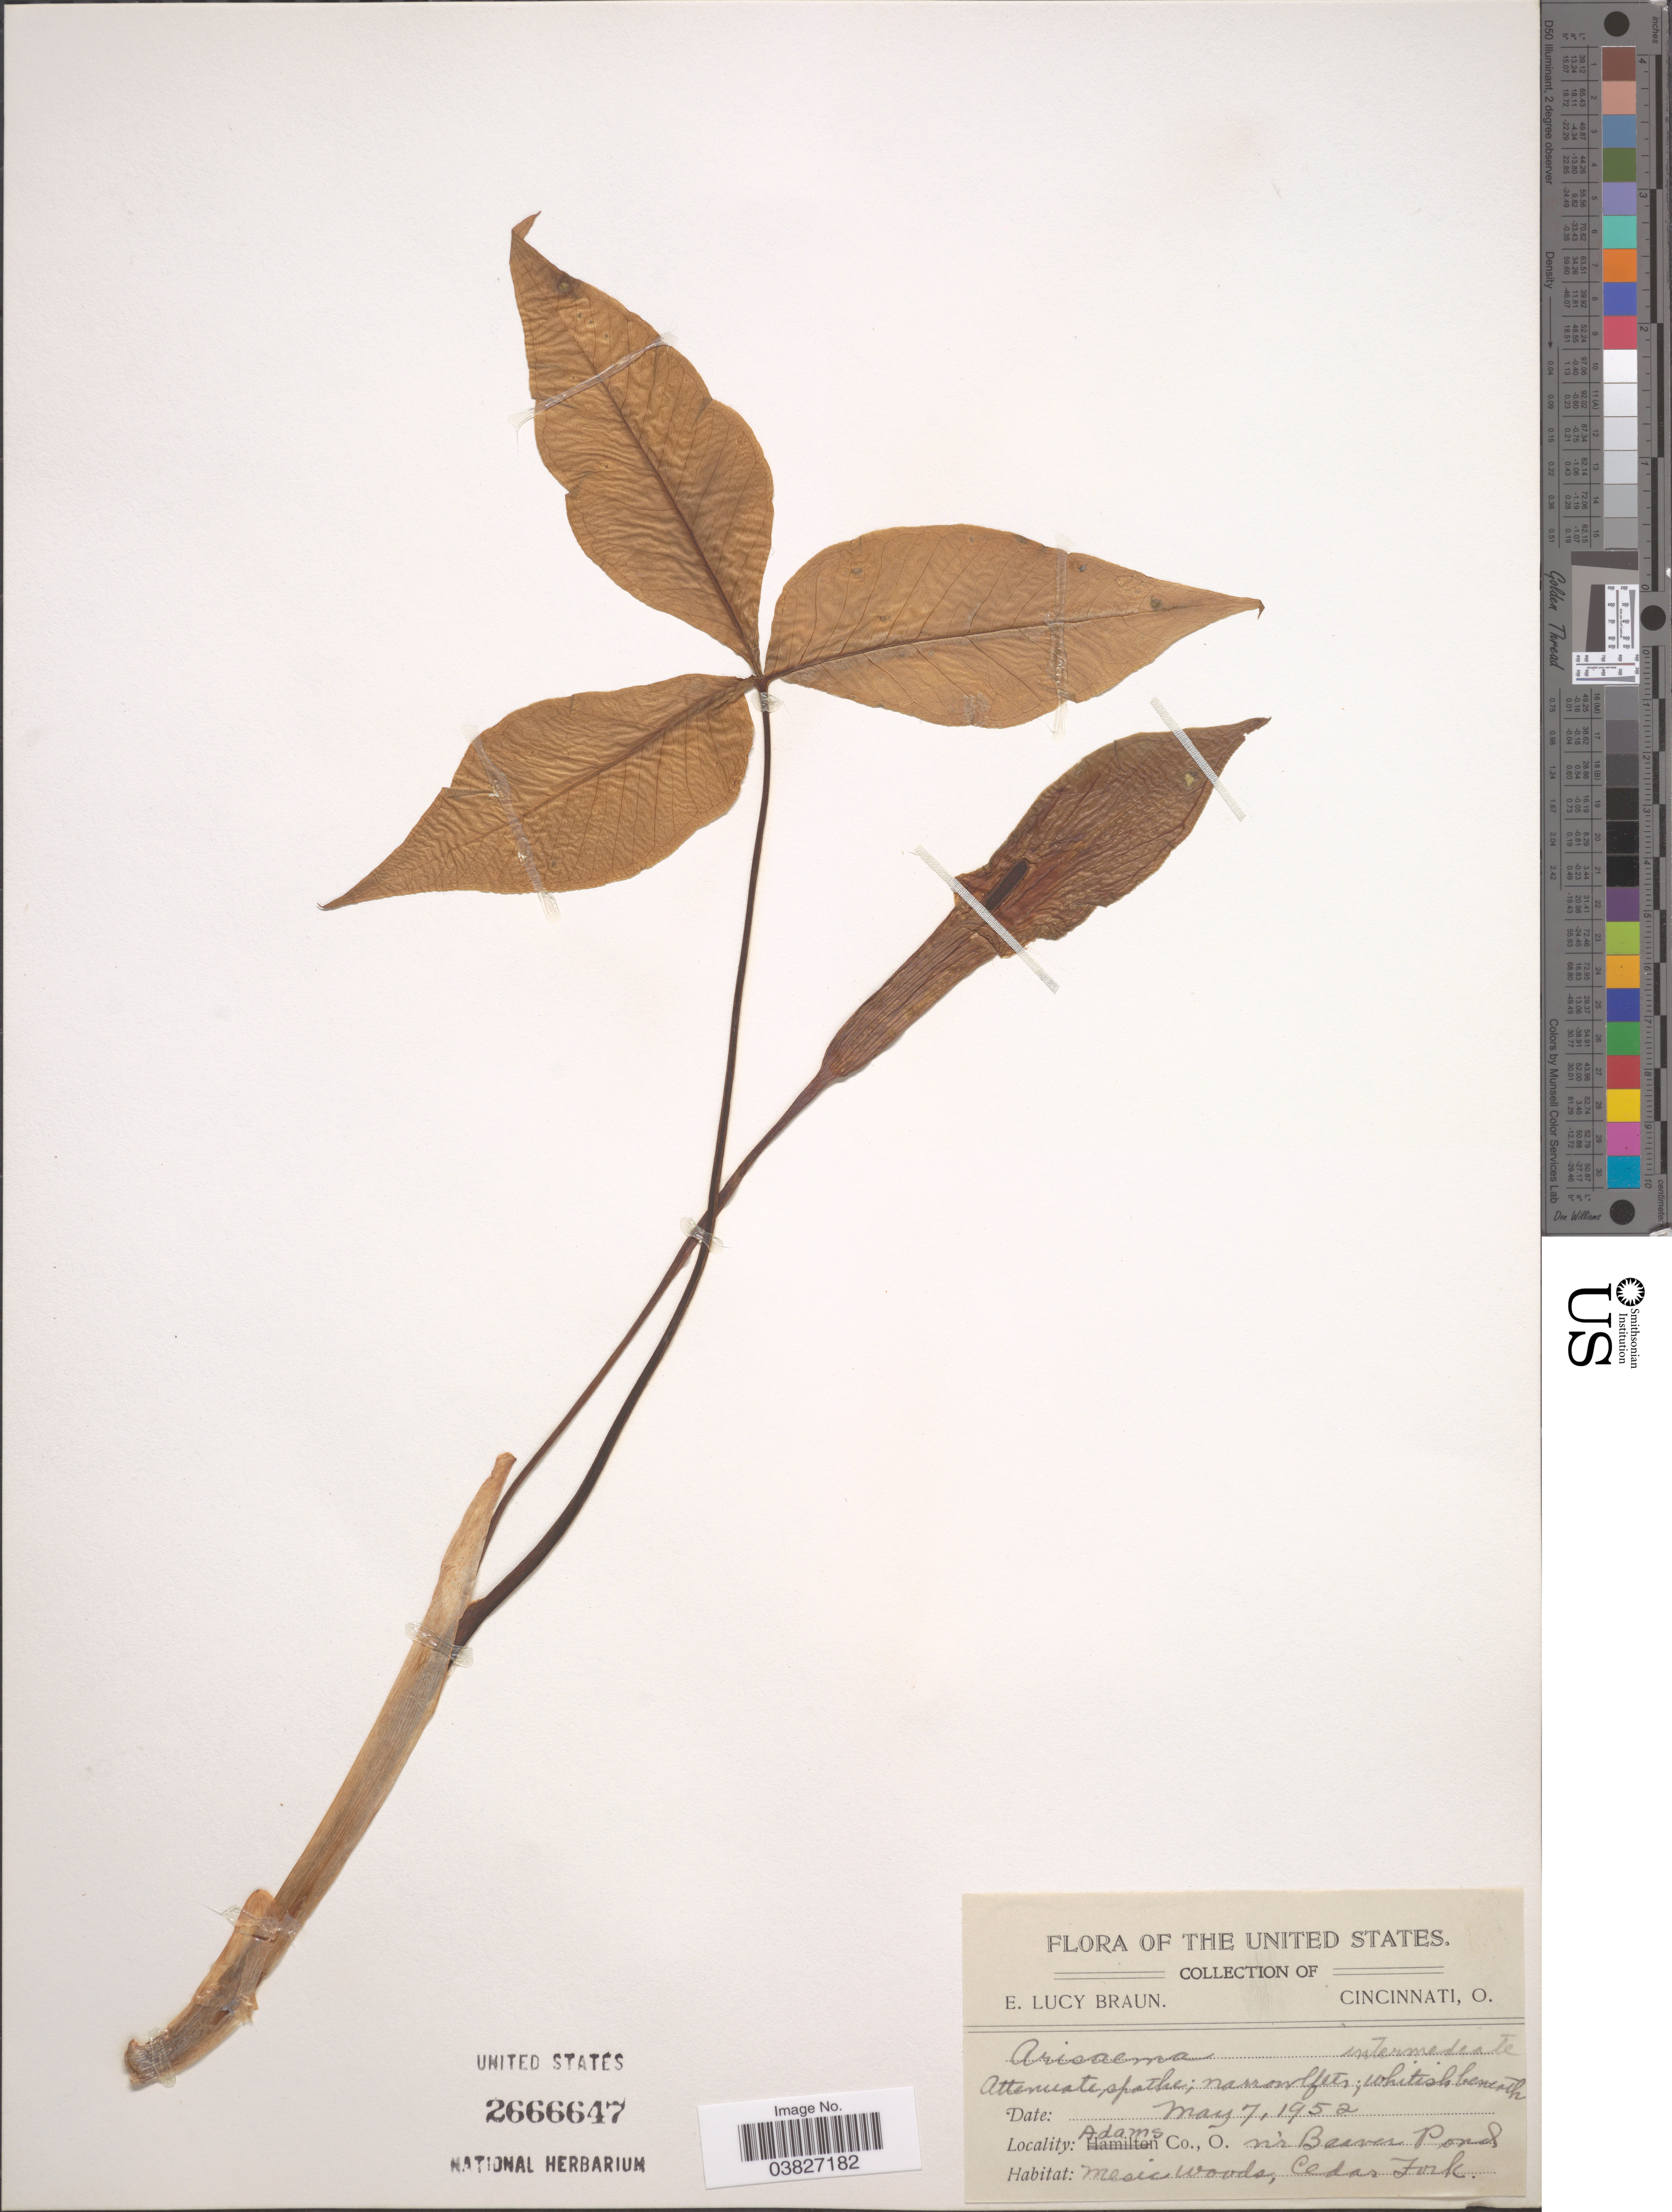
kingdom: Plantae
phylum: Tracheophyta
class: Liliopsida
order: Alismatales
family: Araceae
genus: Arisaema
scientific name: Arisaema sp.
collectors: E. L. Braun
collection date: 1952-05-07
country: United States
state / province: Ohio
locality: Adams Co. nr Beaver Pond. Cedar Fork.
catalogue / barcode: US 2666647